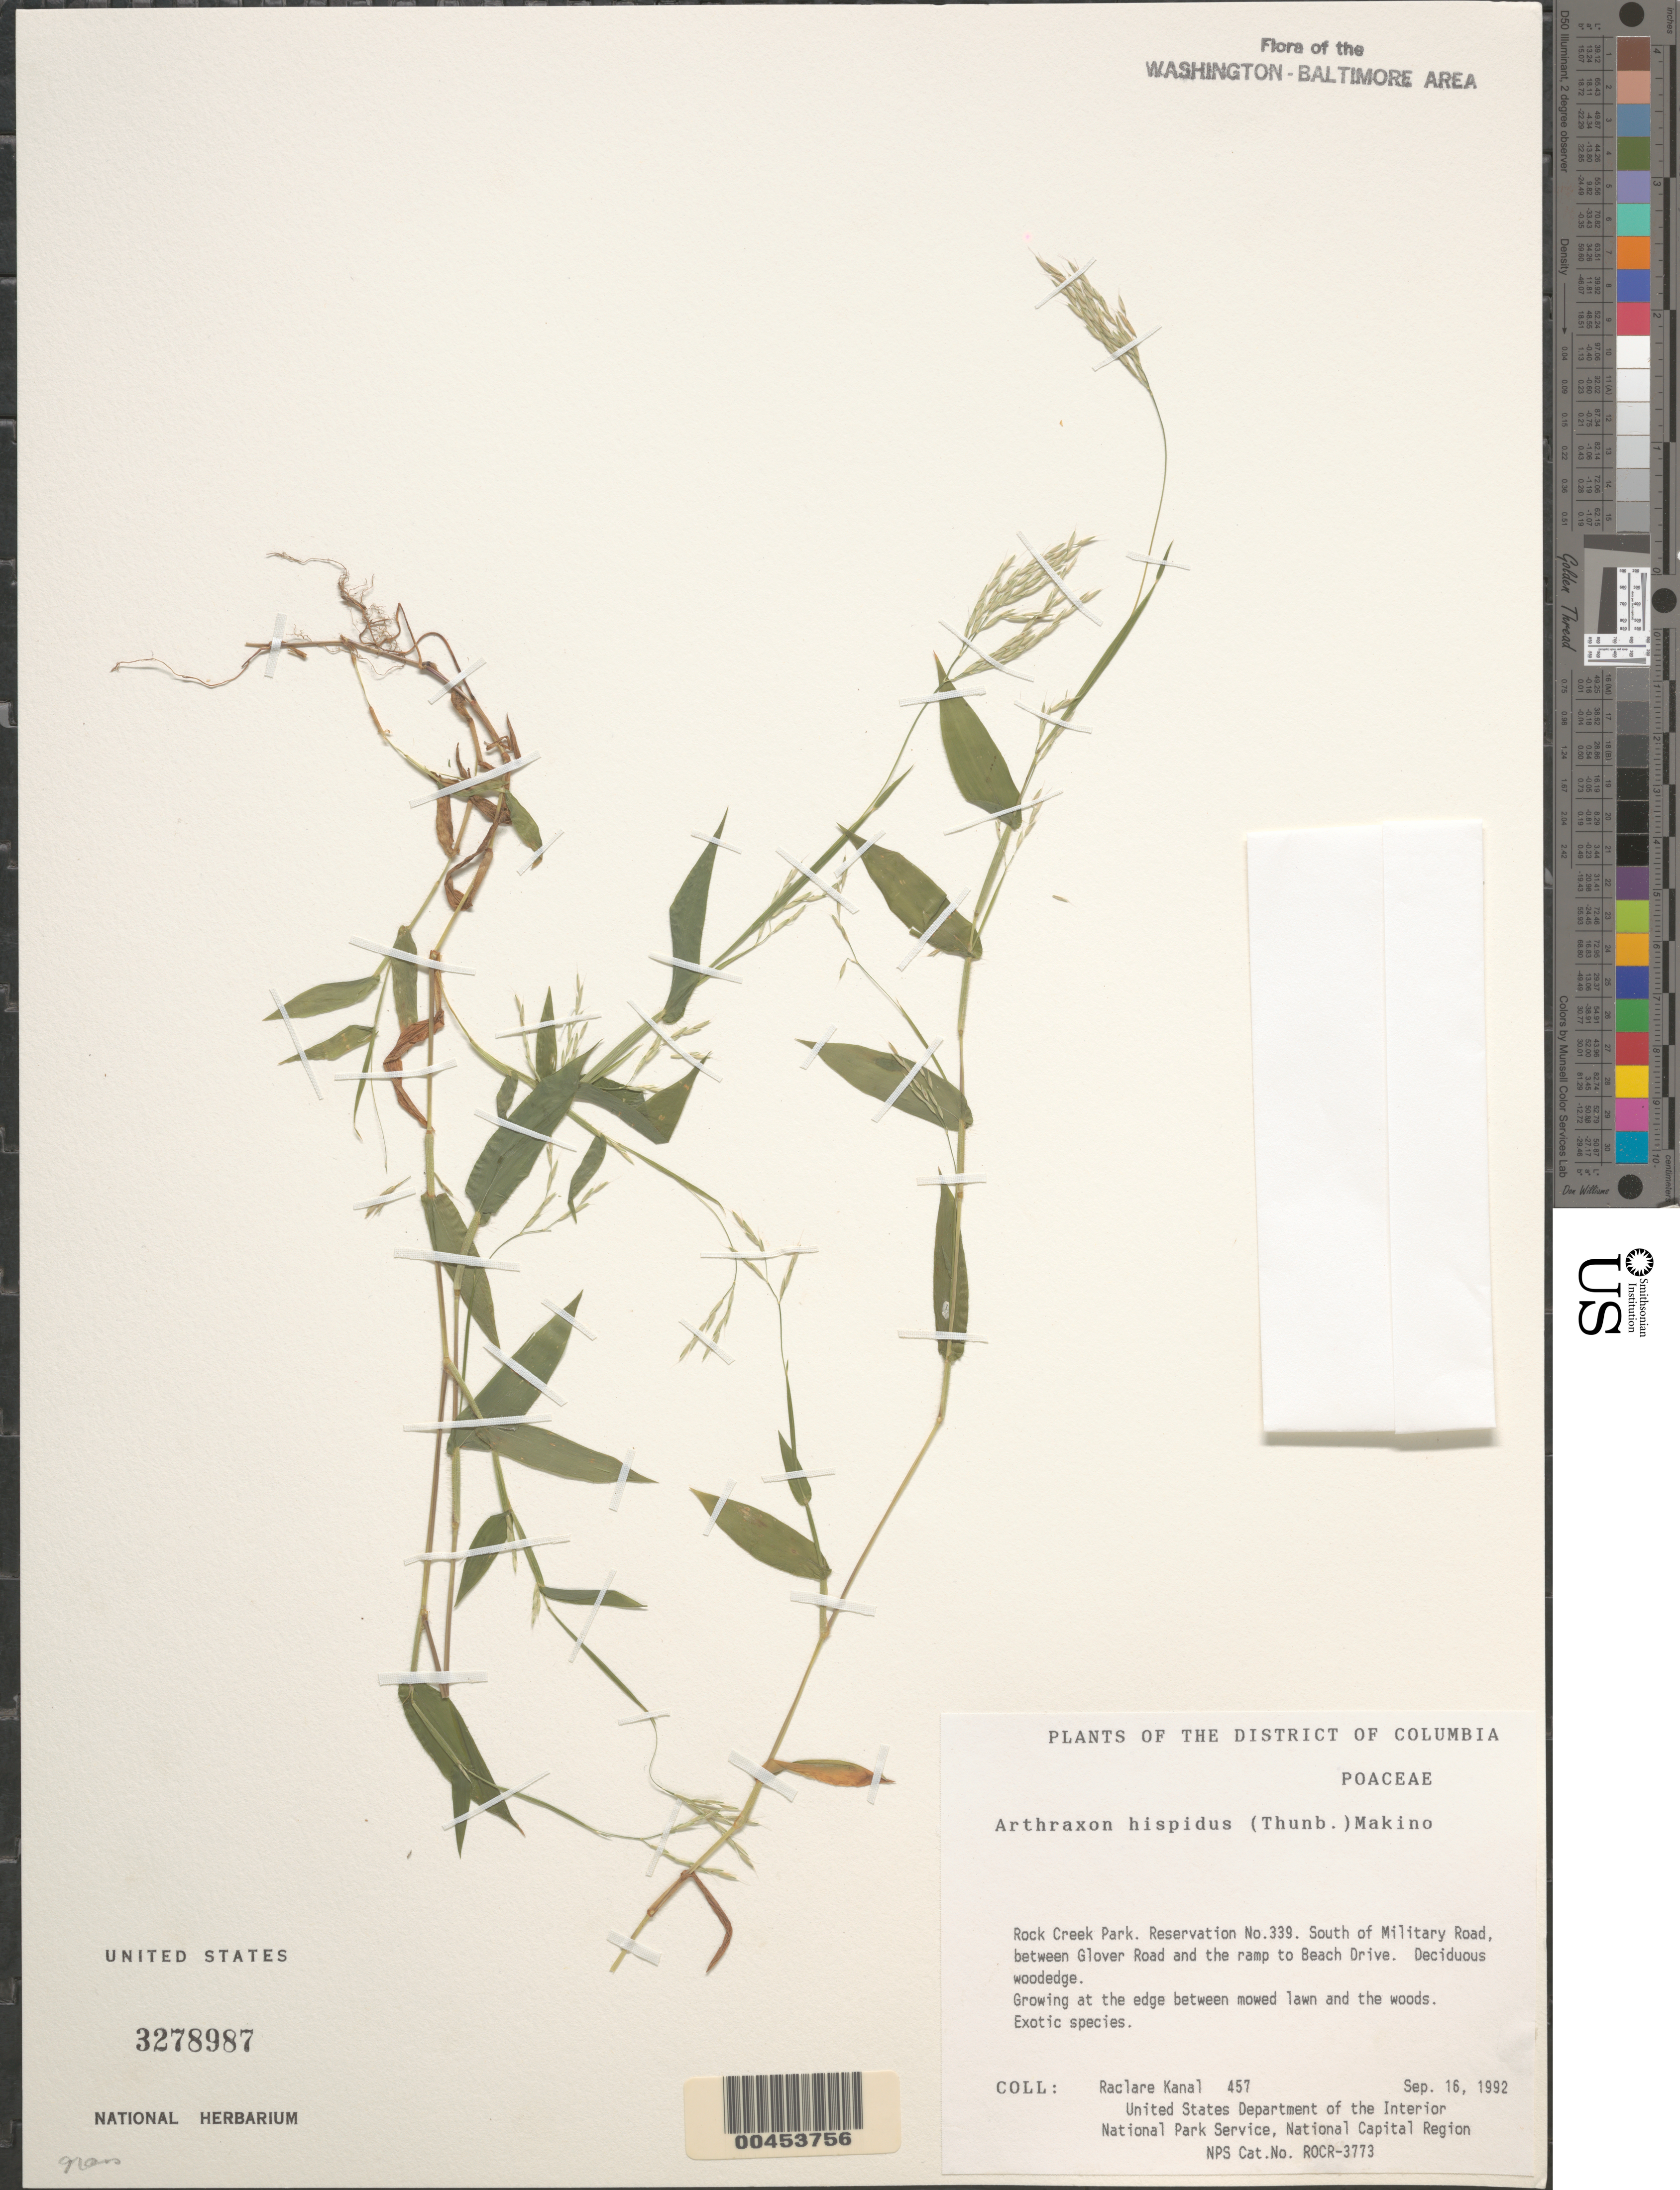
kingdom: Plantae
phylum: Tracheophyta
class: Liliopsida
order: Poales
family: Poaceae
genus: Arthraxon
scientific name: Arthraxon hispidus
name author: (Thunb.) Makino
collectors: R. Kanal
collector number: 457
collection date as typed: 16 Sep 1992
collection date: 1992-09-16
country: United States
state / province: District of Columbia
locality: Rock Creek Park, Res 339, S or Military road, between Glover road and the ramp to Beach Drive Rock Creek Park and Vicinity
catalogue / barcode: US 3278987